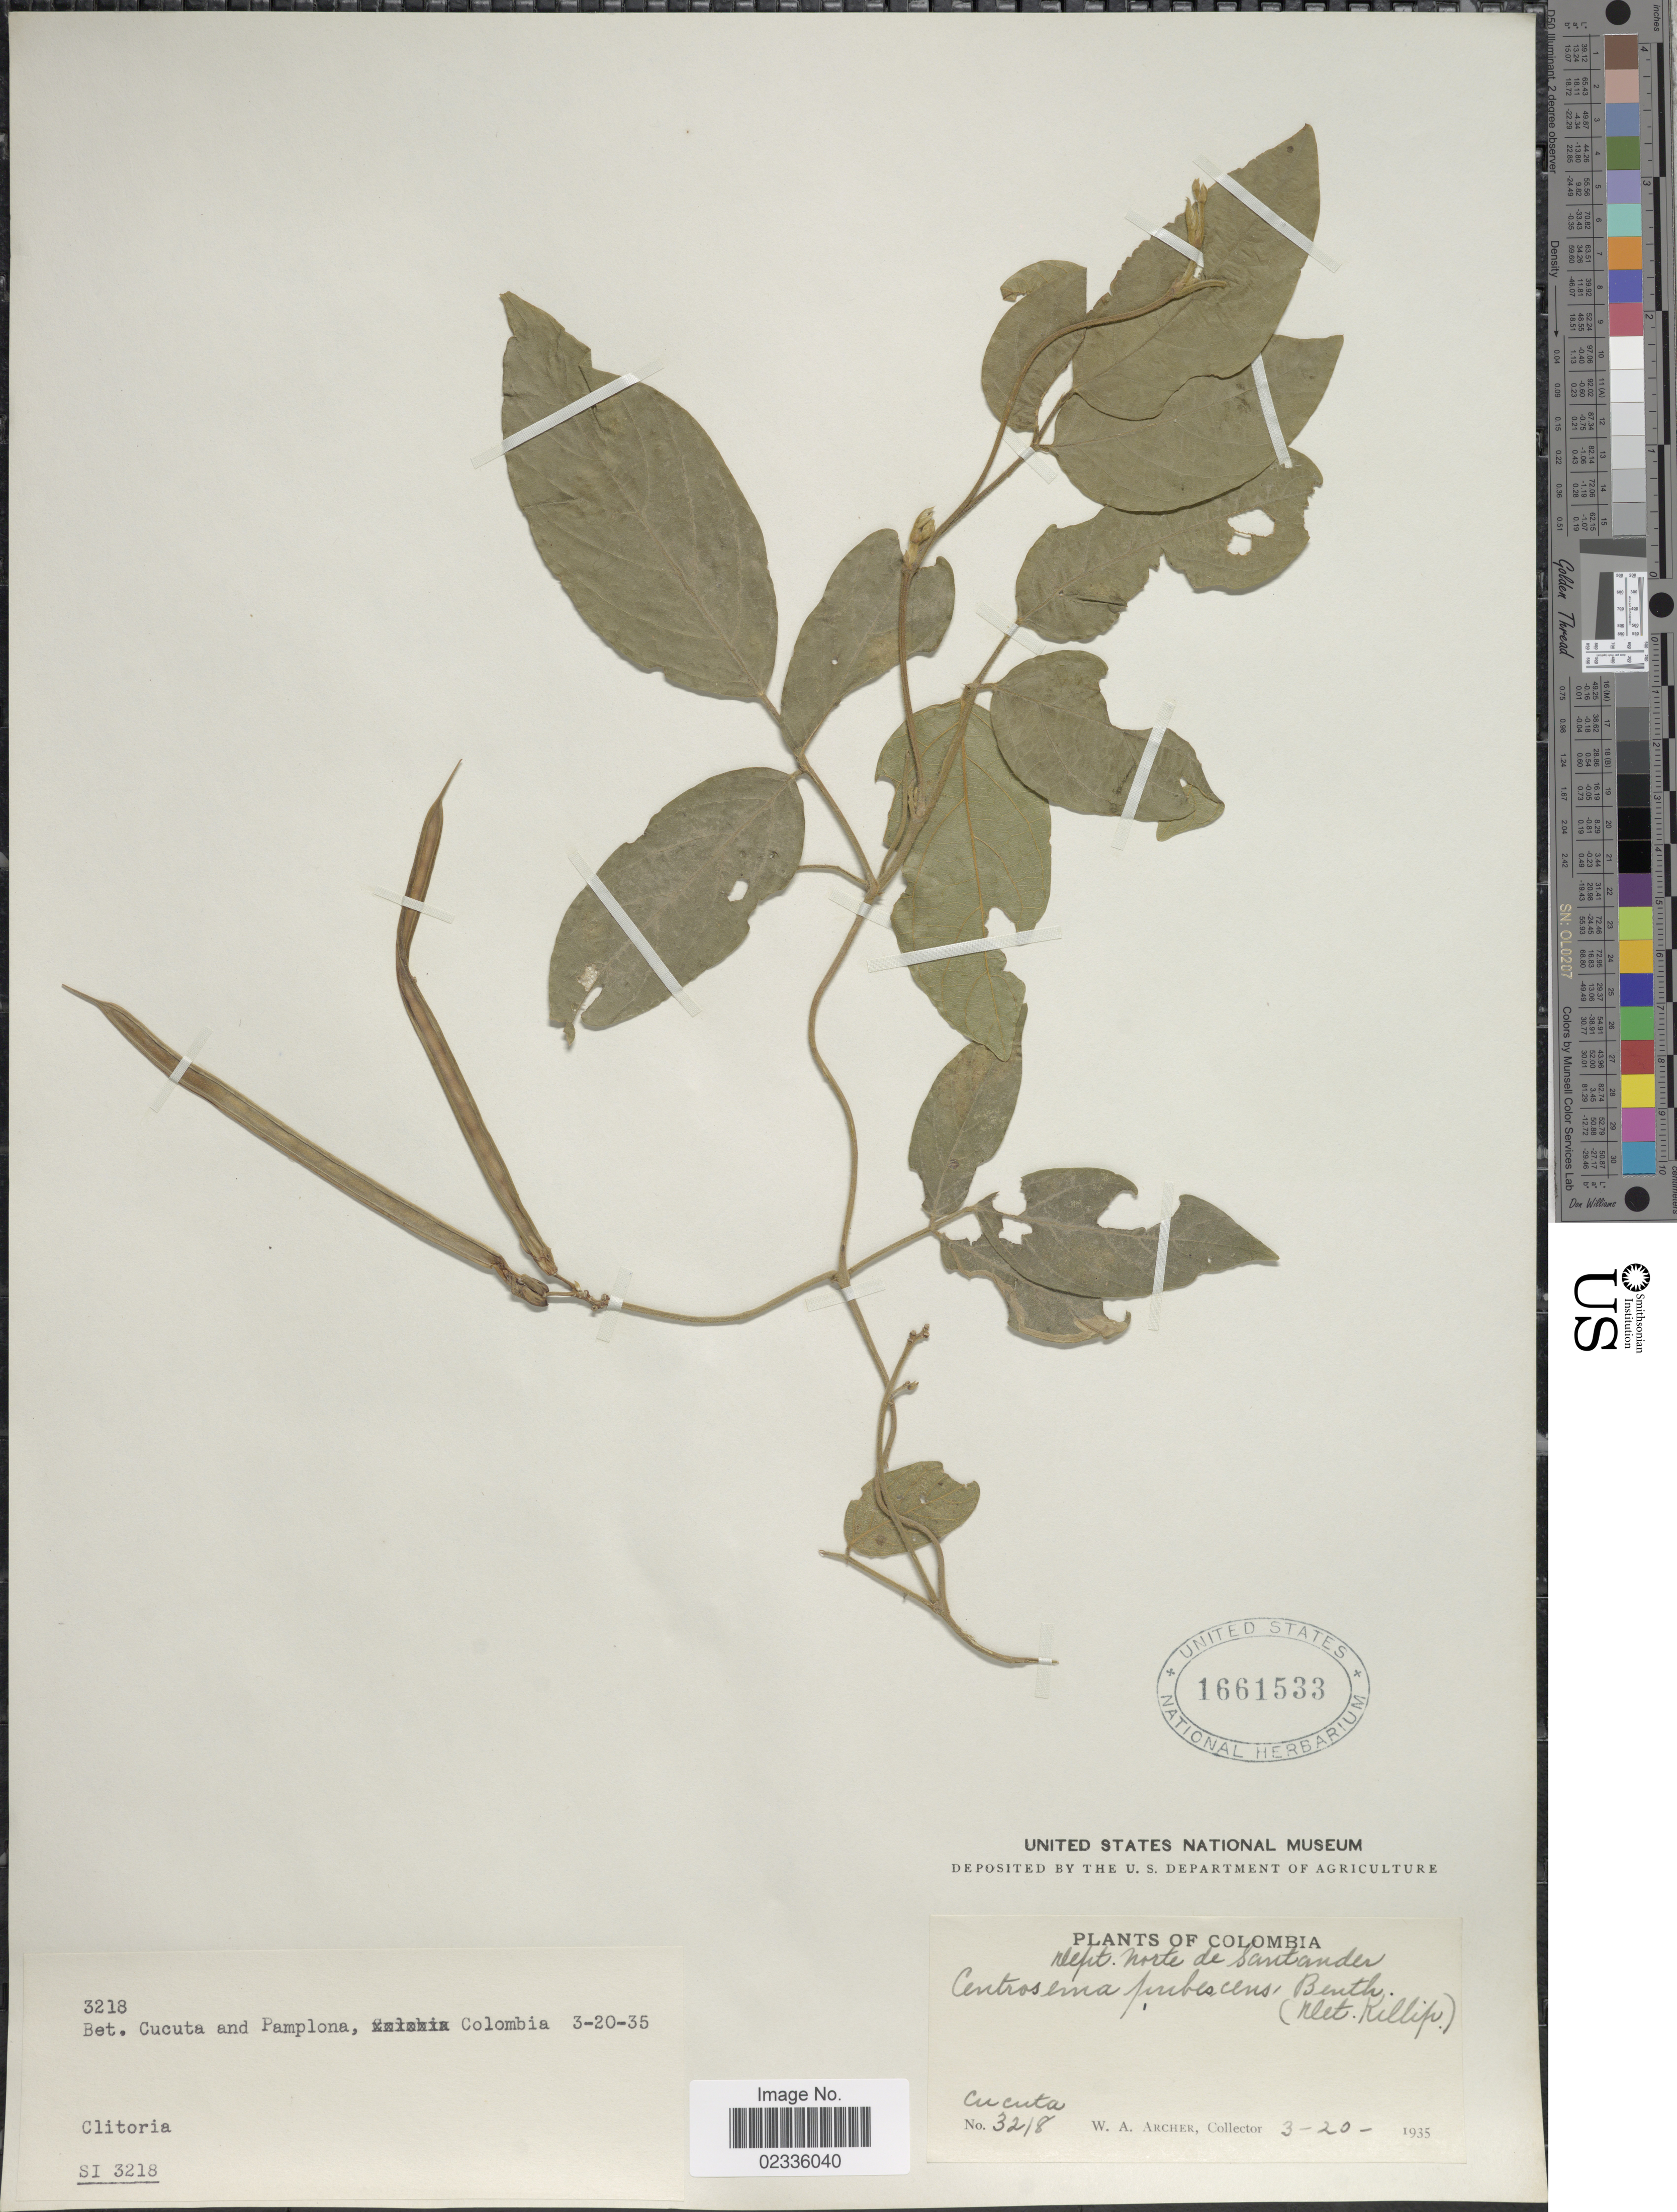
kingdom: Plantae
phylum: Tracheophyta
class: Magnoliopsida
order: Fabales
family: Fabaceae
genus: Centrosema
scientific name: Centrosema pubescens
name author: Benth.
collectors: W. A. Archer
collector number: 3218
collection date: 1935-03-20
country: Colombia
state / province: Norte de Santander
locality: Bet. Cucuta and Pamplona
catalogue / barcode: US 1661533